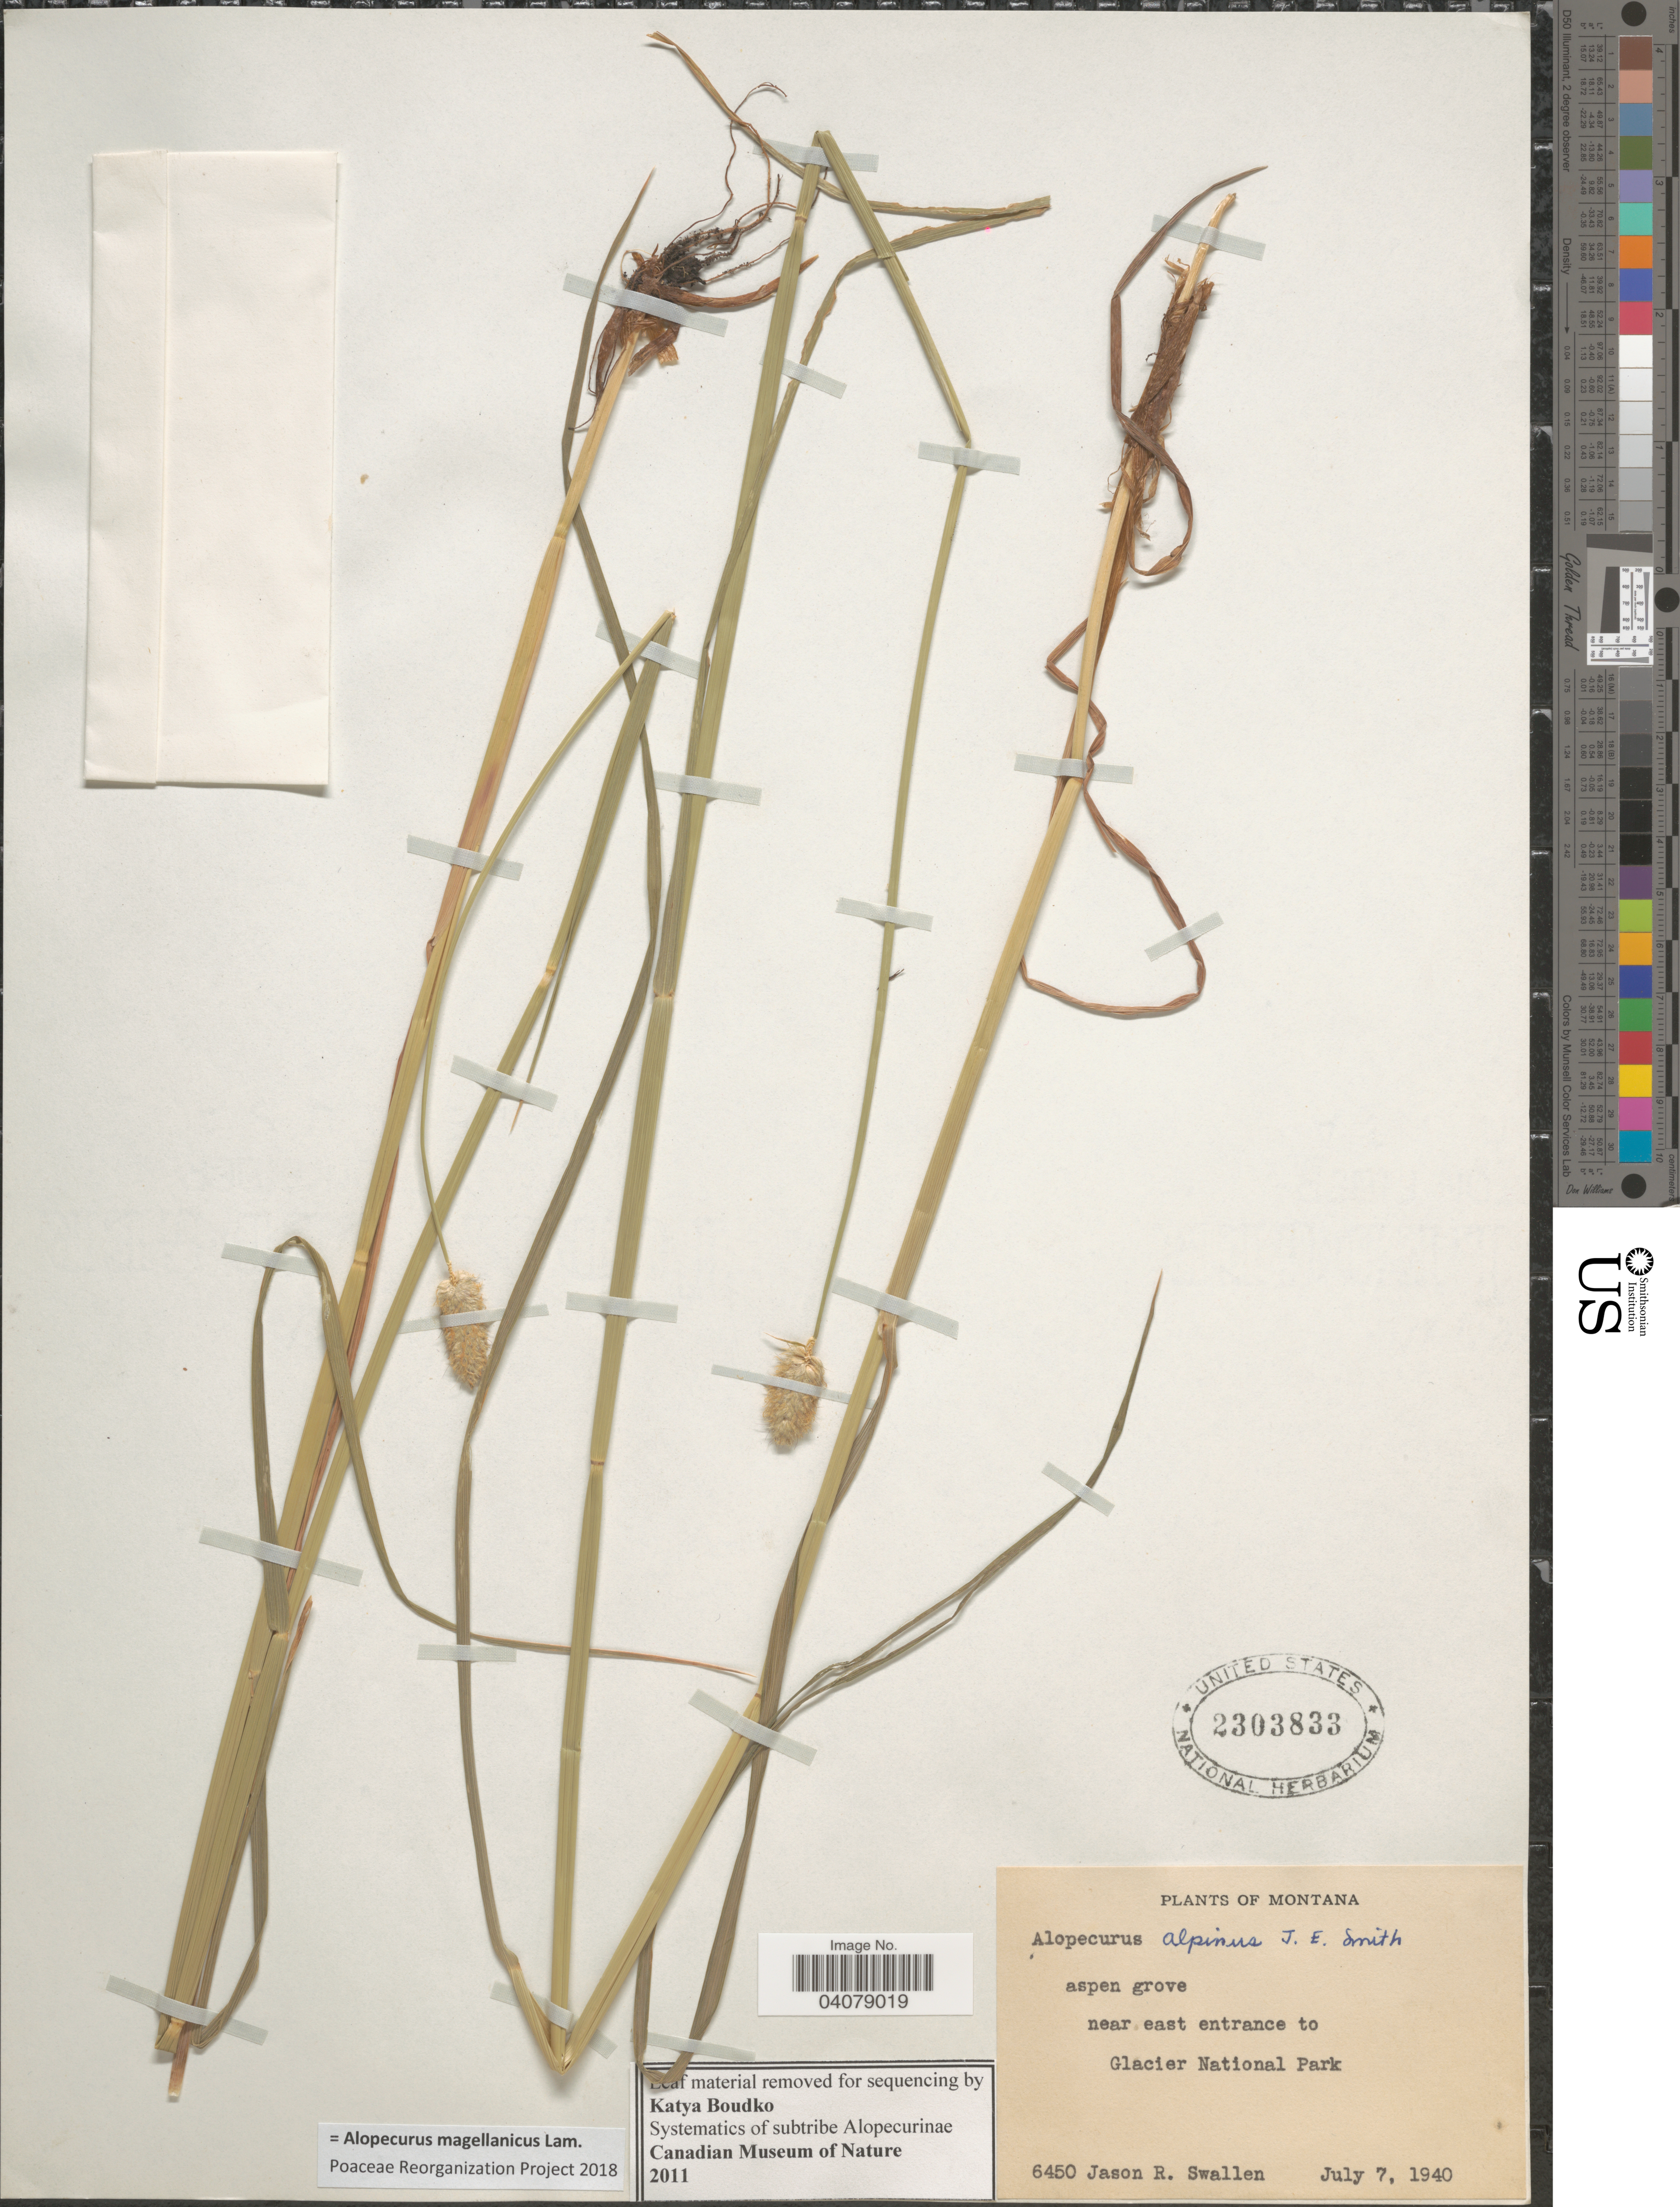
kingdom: Plantae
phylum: Tracheophyta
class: Liliopsida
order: Poales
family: Poaceae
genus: Alopecurus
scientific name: Alopecurus magellanicus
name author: Lam.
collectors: J. R. Swallen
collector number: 6450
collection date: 1940-07-07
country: United States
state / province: Montana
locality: Near east entrance to Glacier National Park.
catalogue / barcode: US 2303833